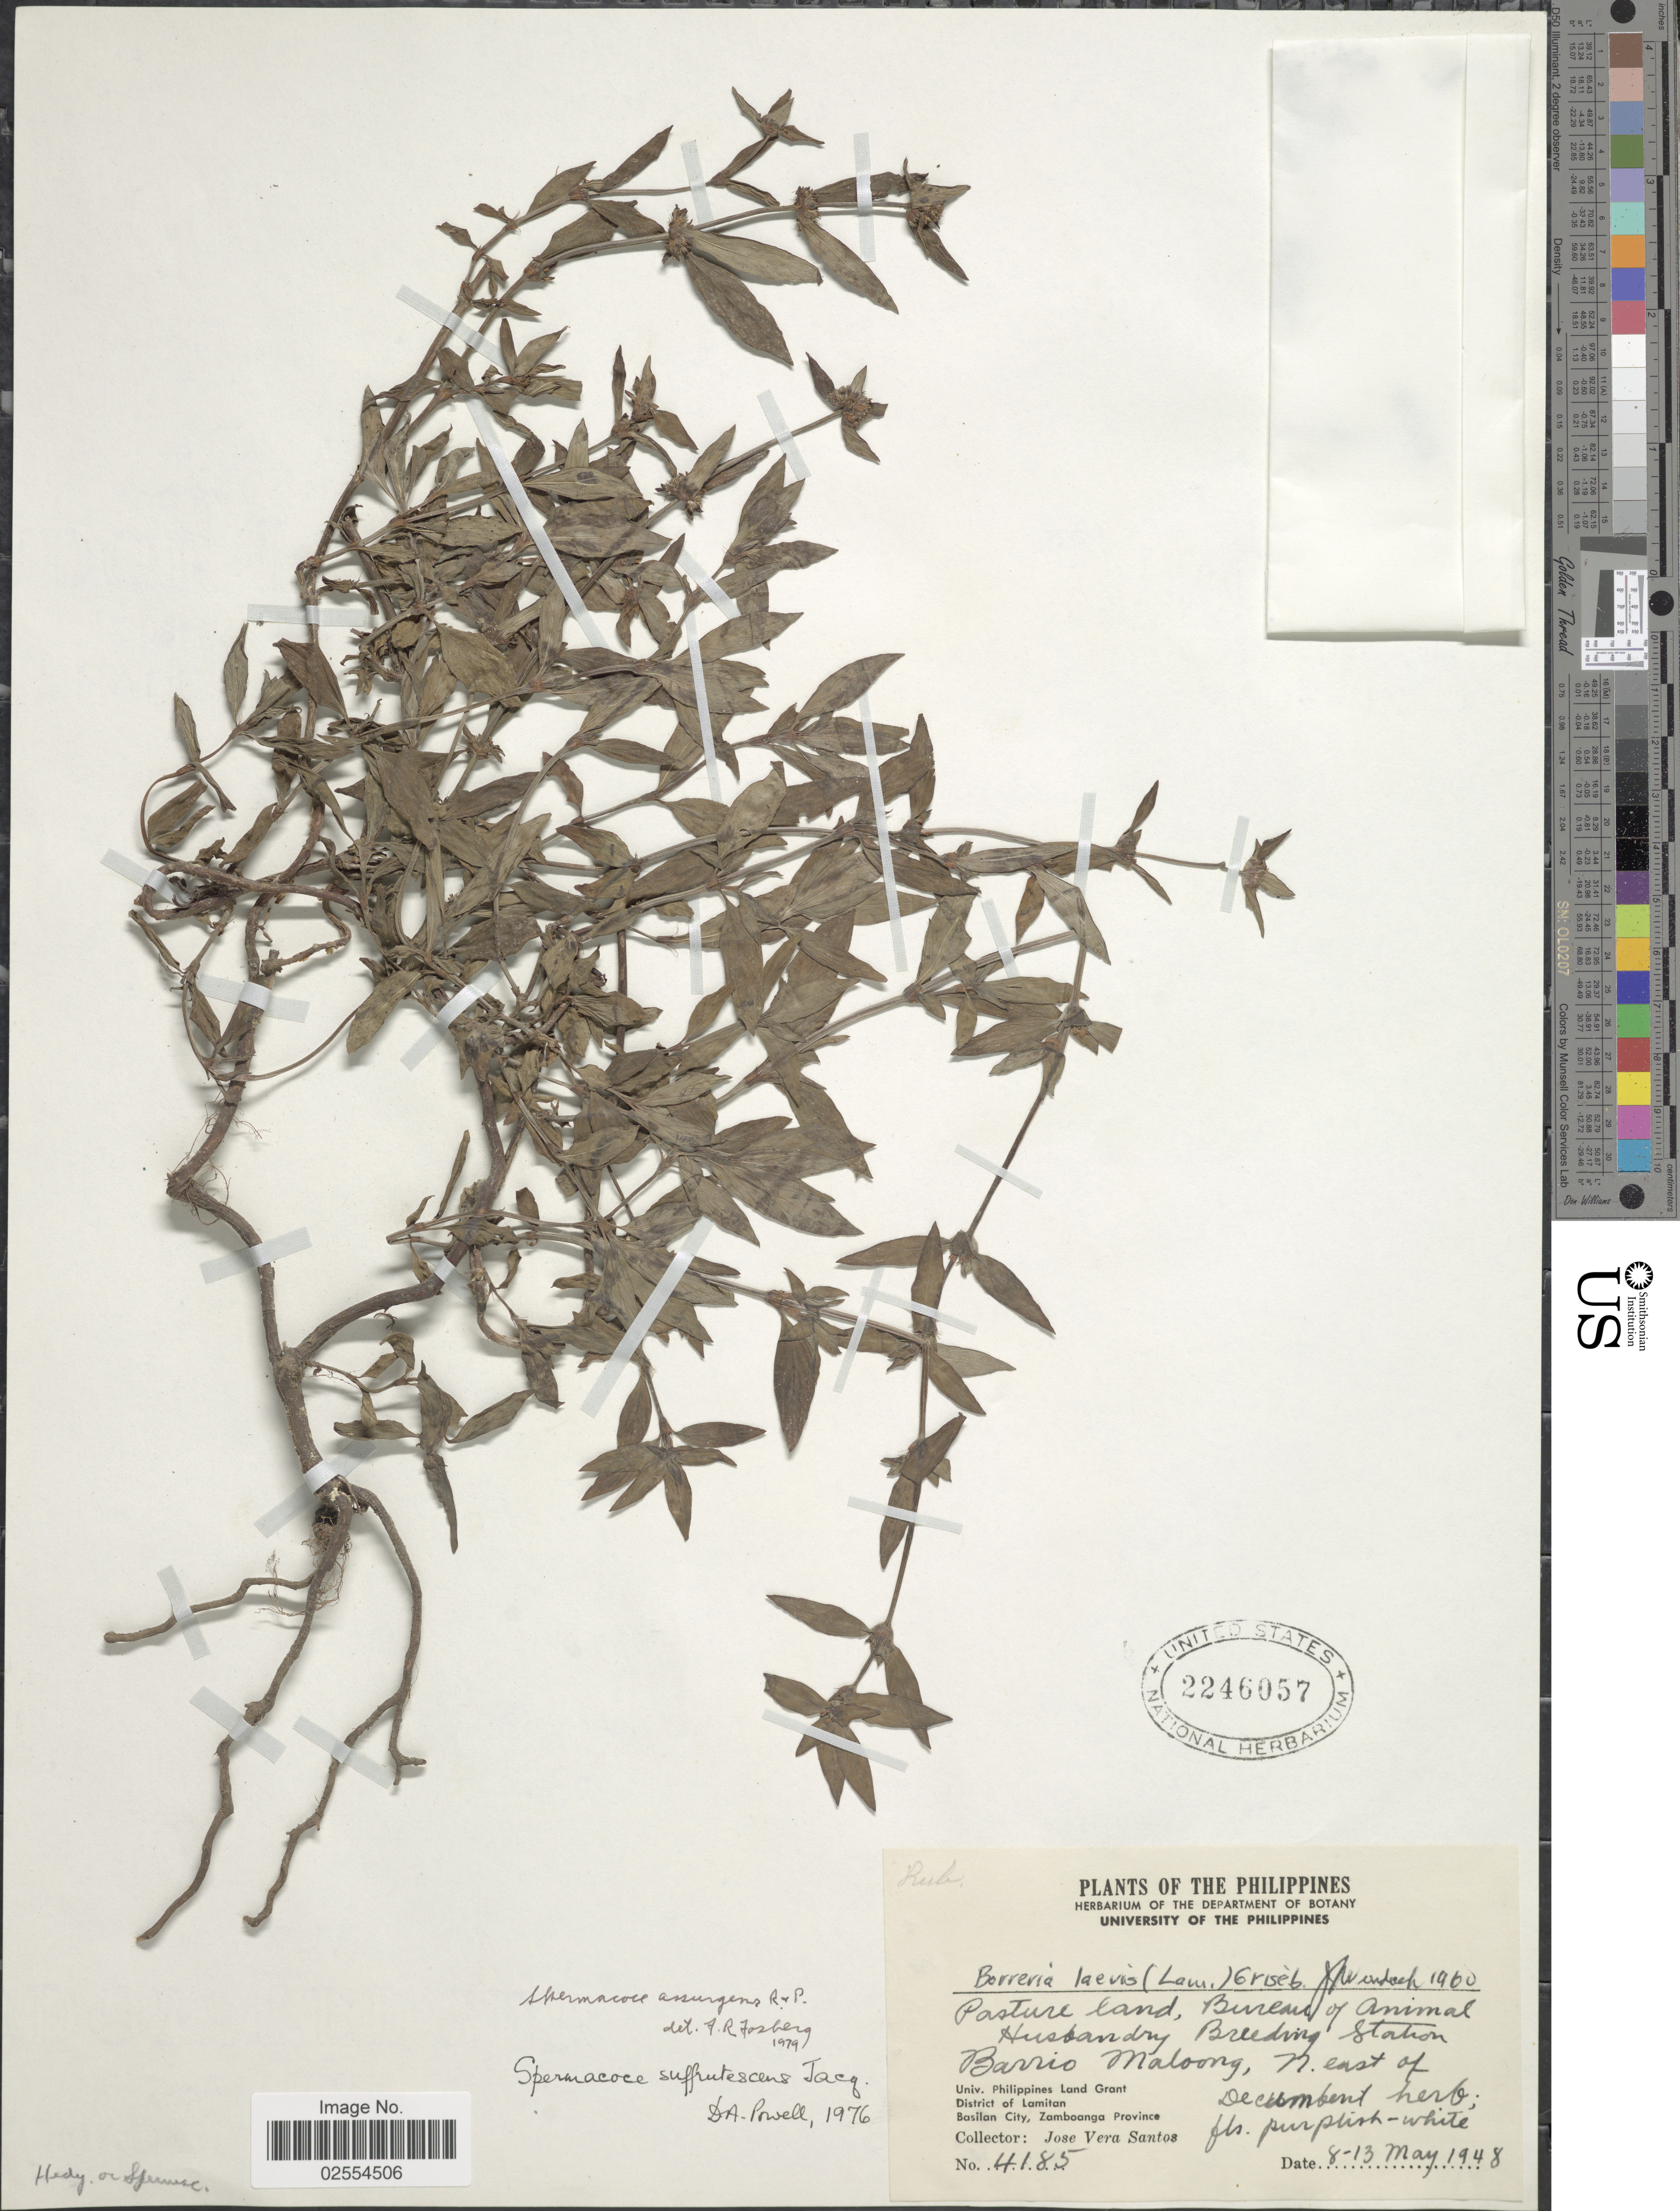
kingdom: Plantae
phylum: Tracheophyta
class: Magnoliopsida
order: Gentianales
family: Rubiaceae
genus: Spermacoce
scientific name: Spermacoce assurgens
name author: Ruiz & Pav.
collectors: J. Santos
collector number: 4185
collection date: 1948-05-08/1948-05-13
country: Philippines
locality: Pasture land, Bureau of Animal Husbandry Breeding Station Barrio Maloong, N. east of Univ. Philippines Land Grant, District of Lamitan, Basilan City, Zamboanga Province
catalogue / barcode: US 2246057